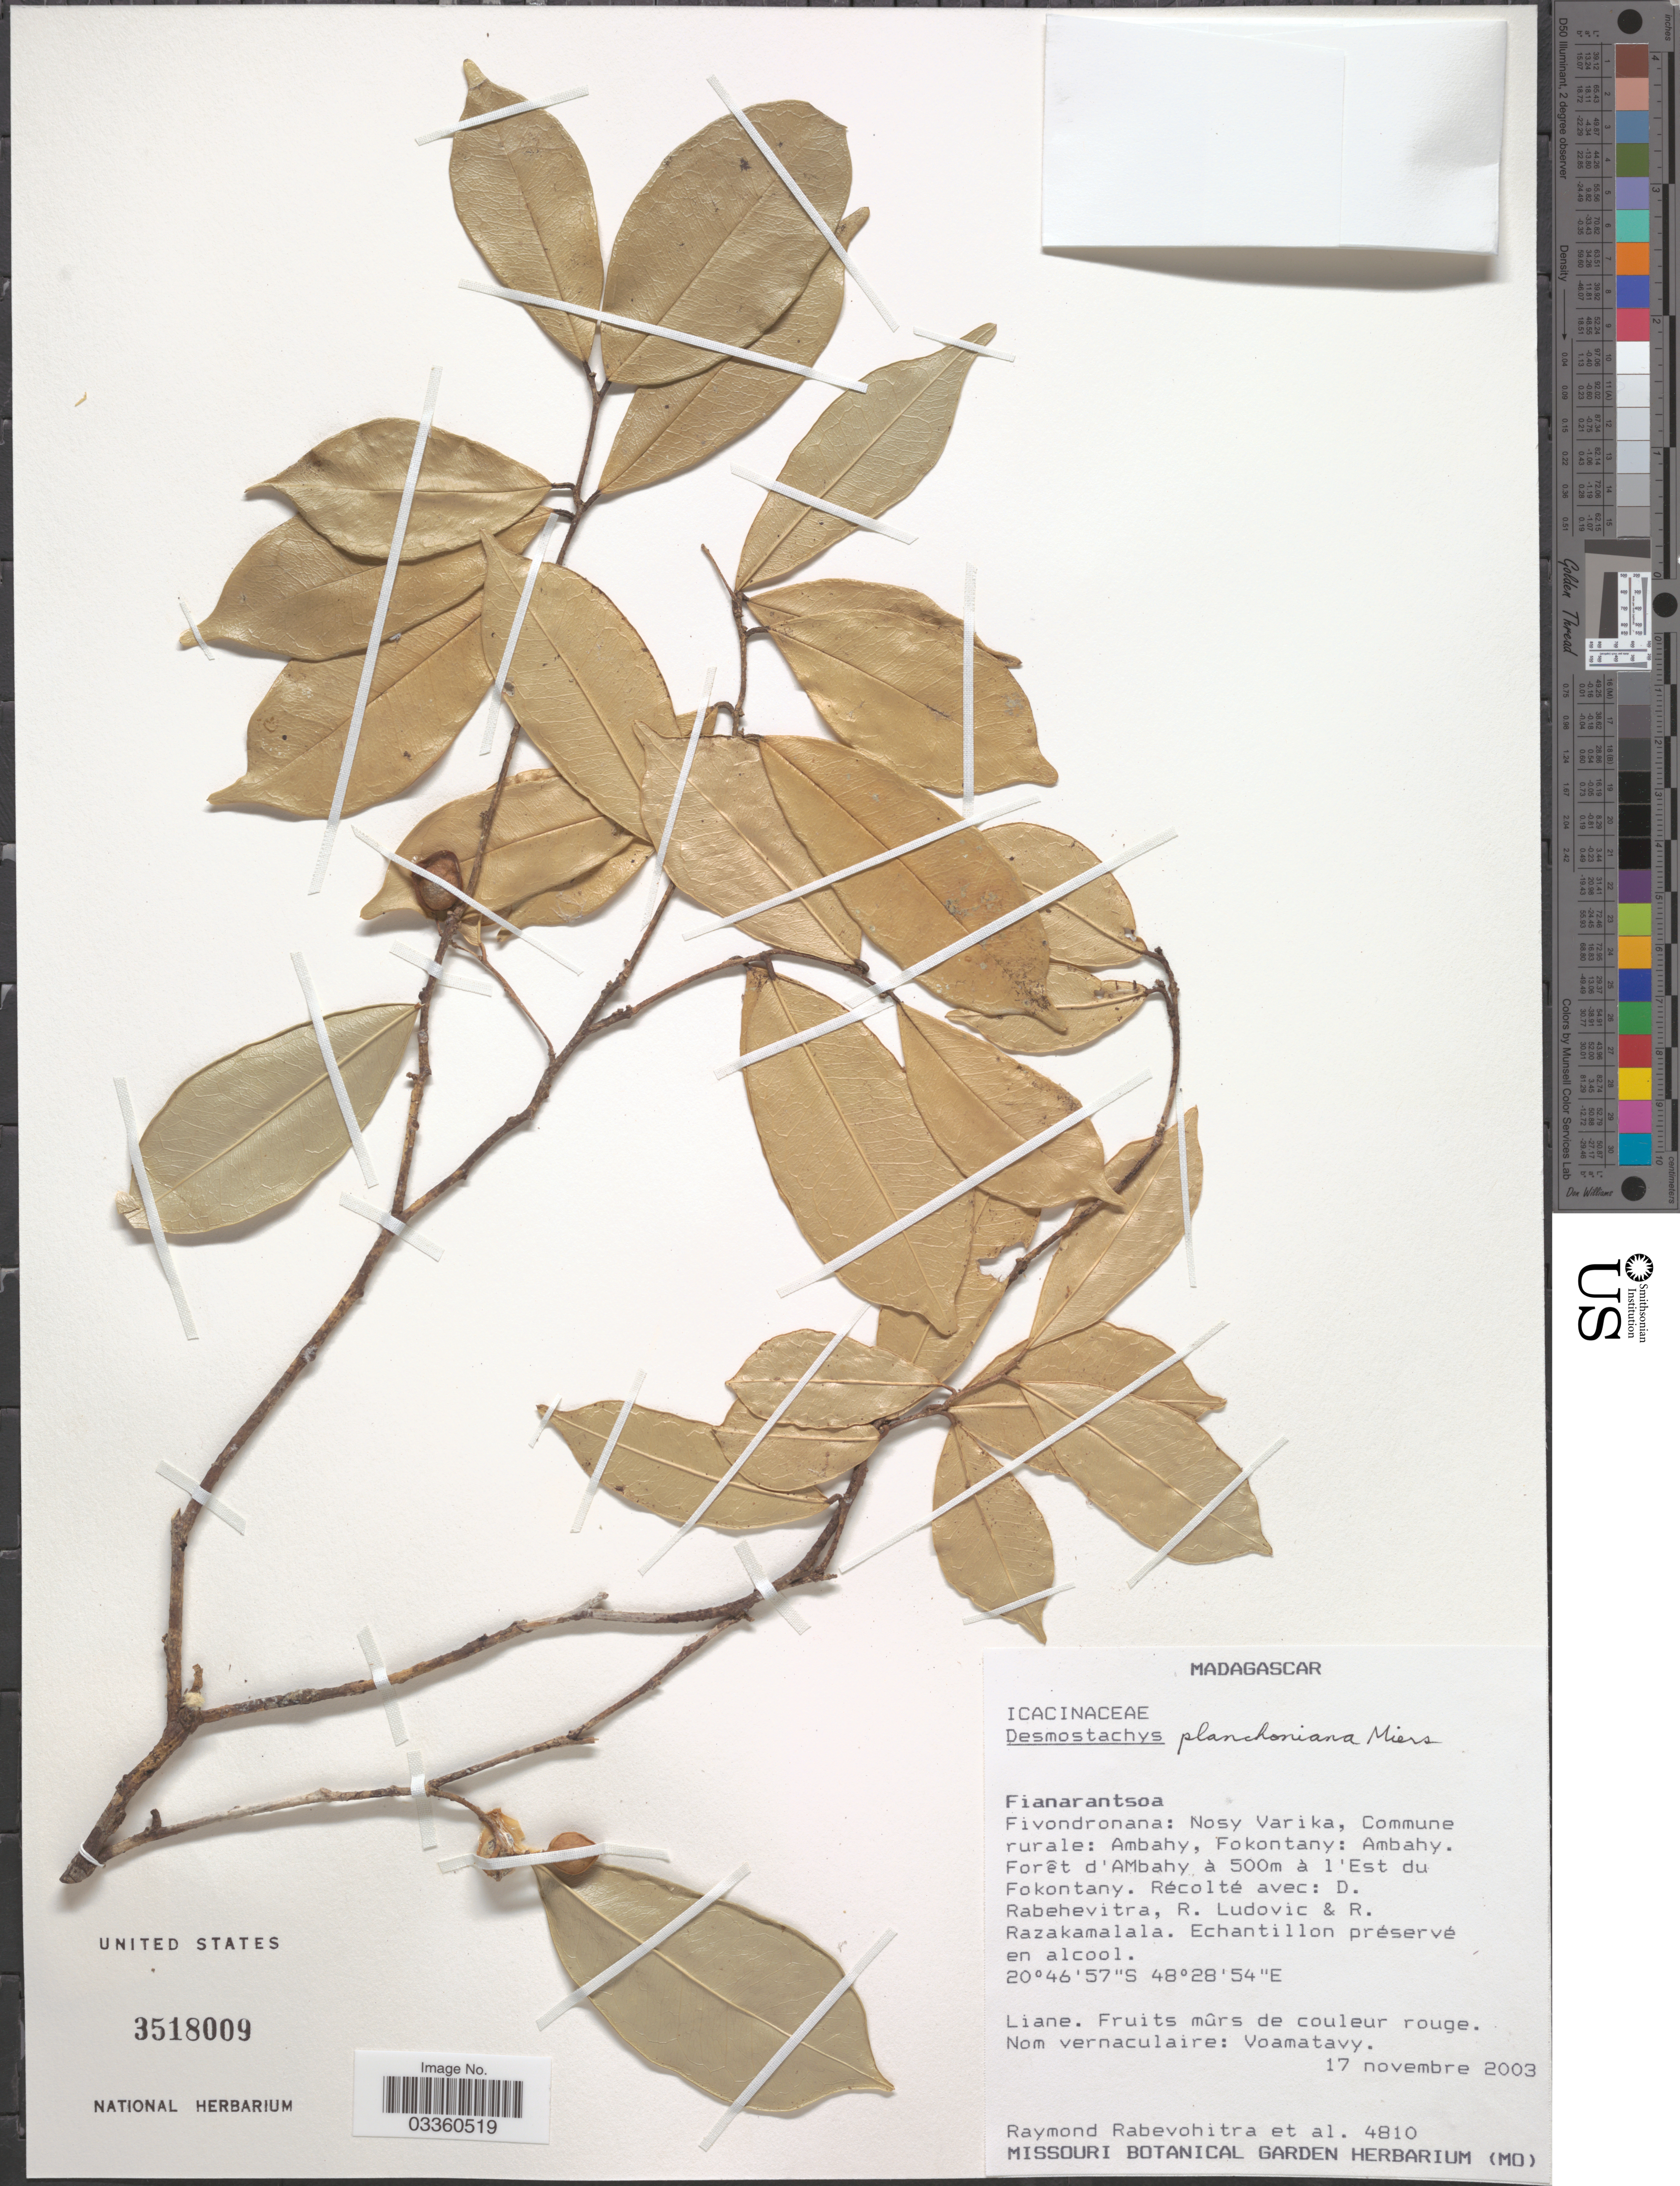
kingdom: Plantae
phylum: Tracheophyta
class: Magnoliopsida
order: Icacinales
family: Icacinaceae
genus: Desmostachys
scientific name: Desmostachys planchoniana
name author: Miers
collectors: R. Rabevohitra, D. Rabehevitra, R. Ludovic & R. Razakamalala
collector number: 4810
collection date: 2003-11-17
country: Madagascar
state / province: Vatovavy Fitovinany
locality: Fivondronana: Nosy Varika, Commune rurale: Ambahy, Fokontany: Ambahy. Forêt d'AMbahy à 500m à l'Est du Fokontany.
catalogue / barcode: US 3518009